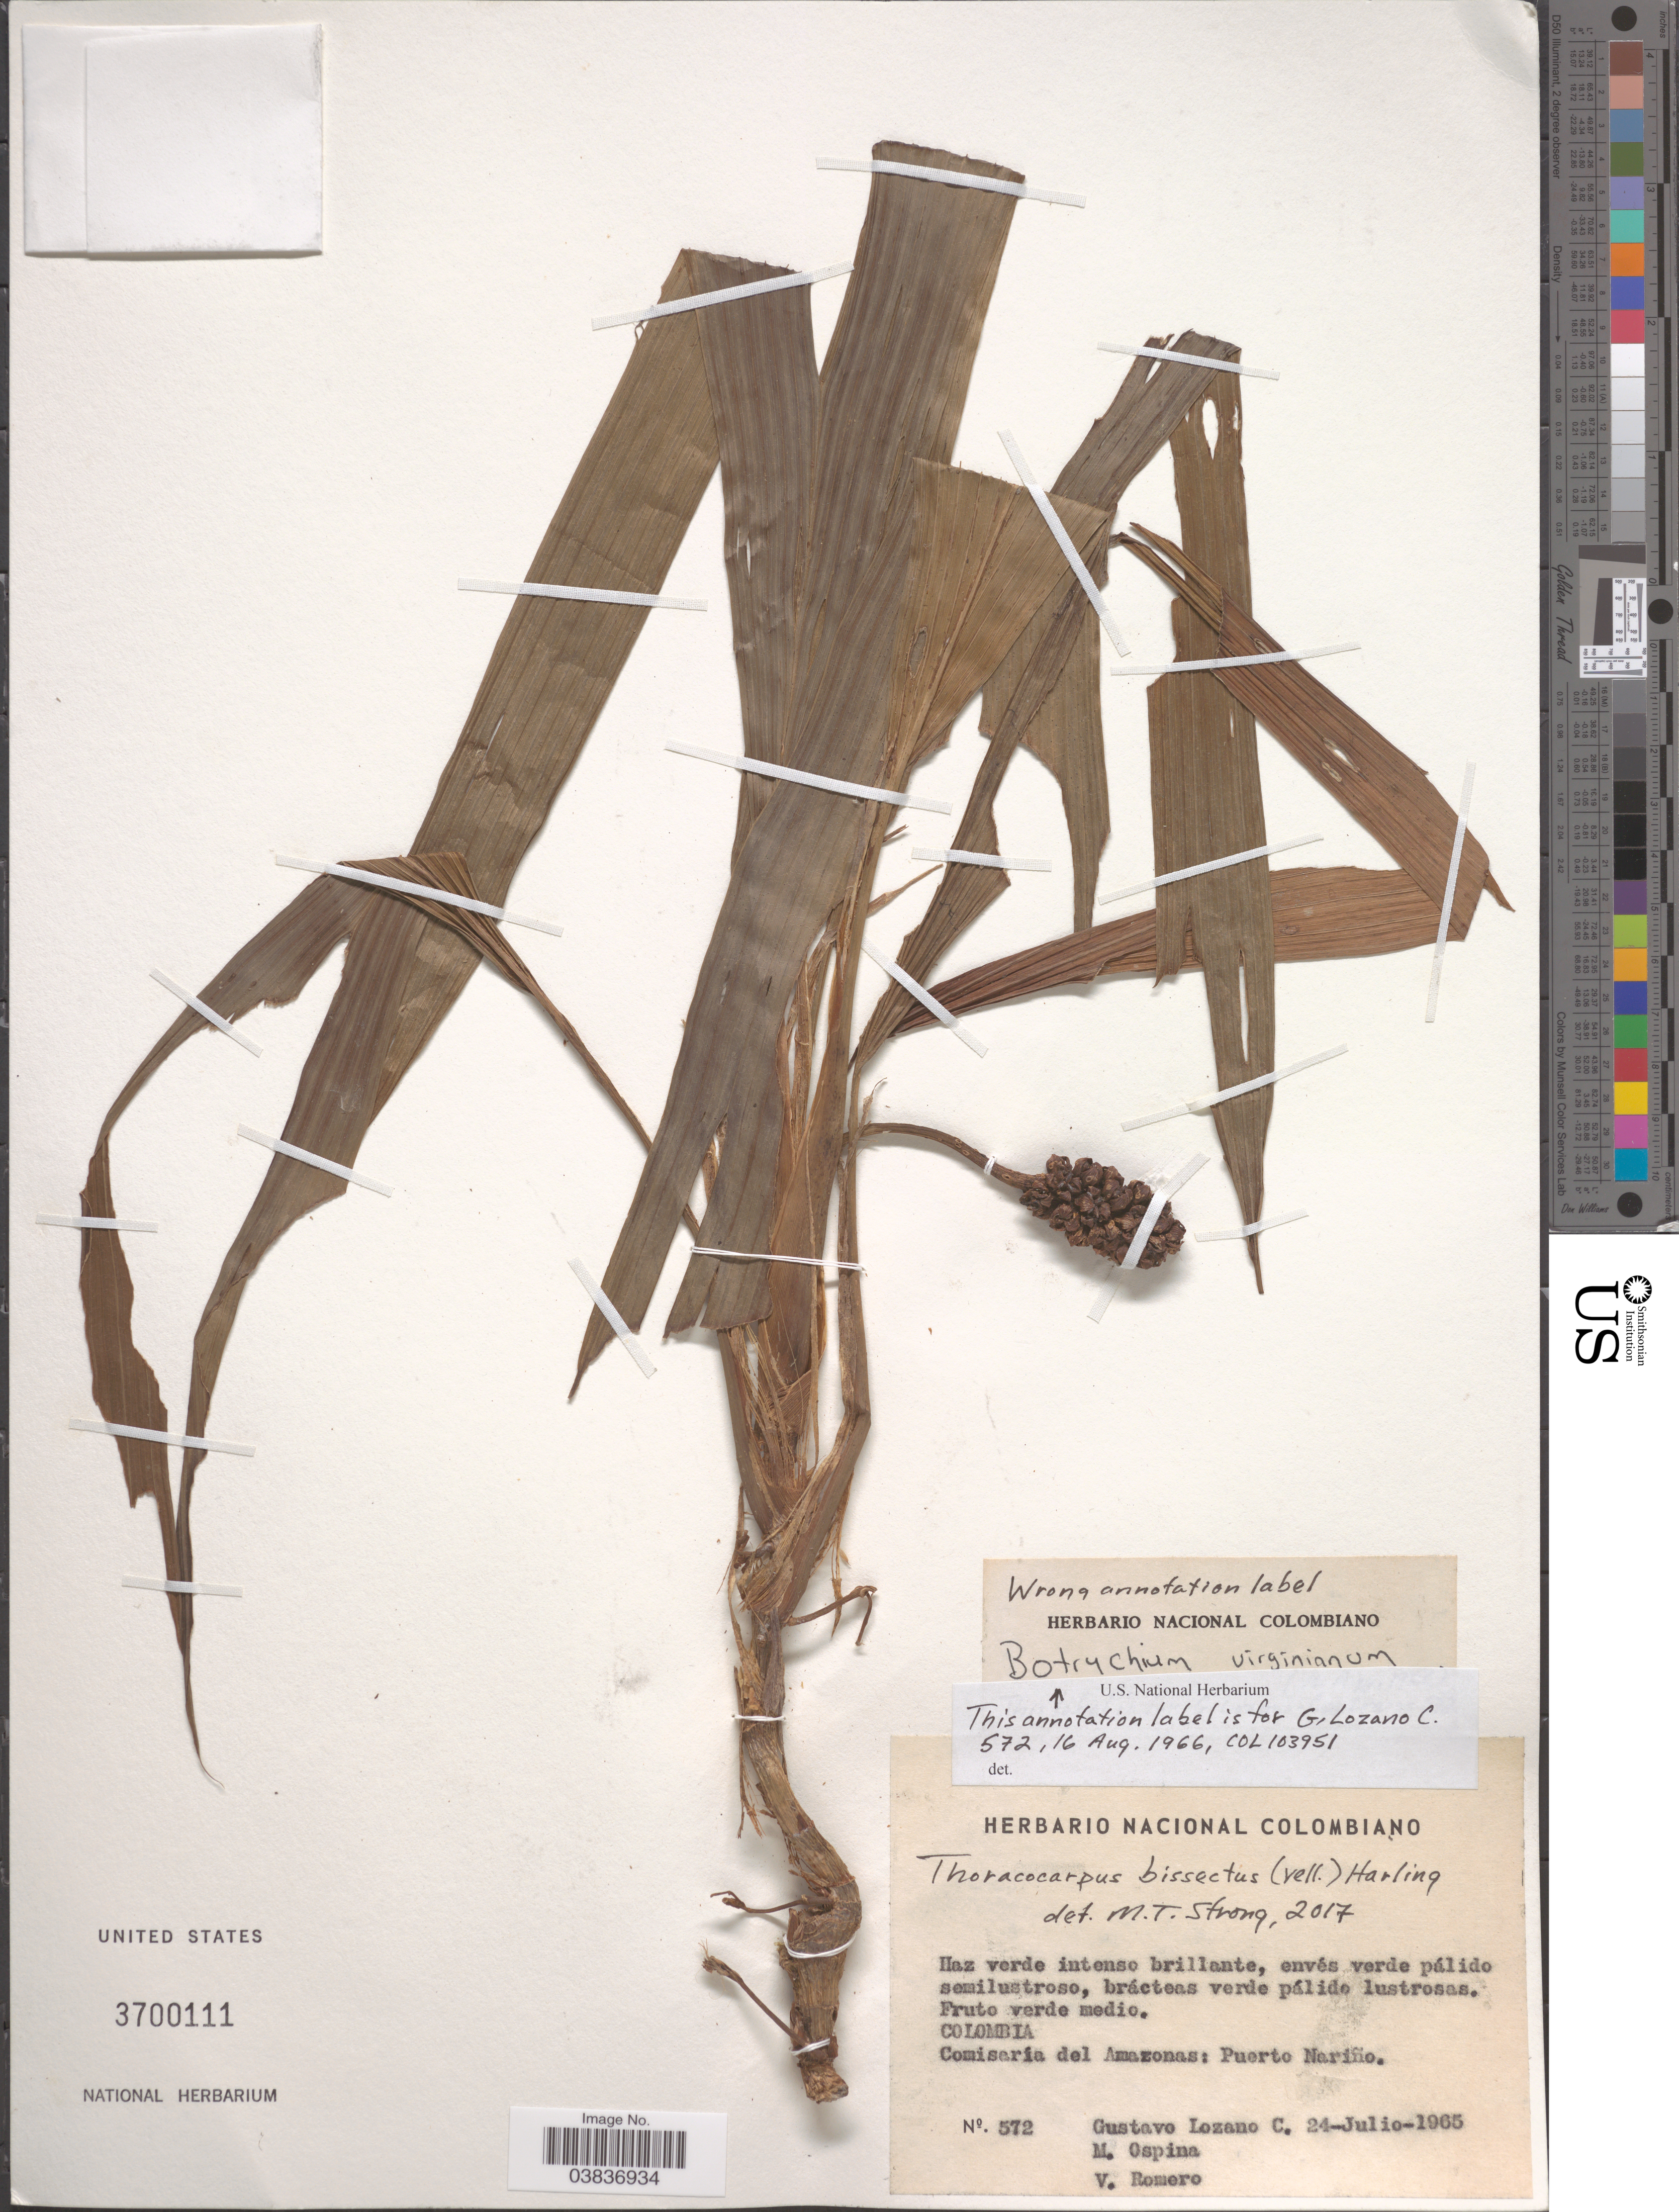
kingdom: Plantae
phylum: Tracheophyta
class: Liliopsida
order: Pandanales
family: Cyclanthaceae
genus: Thoracocarpus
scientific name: Thoracocarpus bissectus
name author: (Vell.) Harling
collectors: G. Lozano-Contreras, M. Ospina & V. Romero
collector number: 572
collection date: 1965-07-24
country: Colombia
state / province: Amazônas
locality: Comisaria del Amazonas: Puerto Nariño.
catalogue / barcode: US 3700111